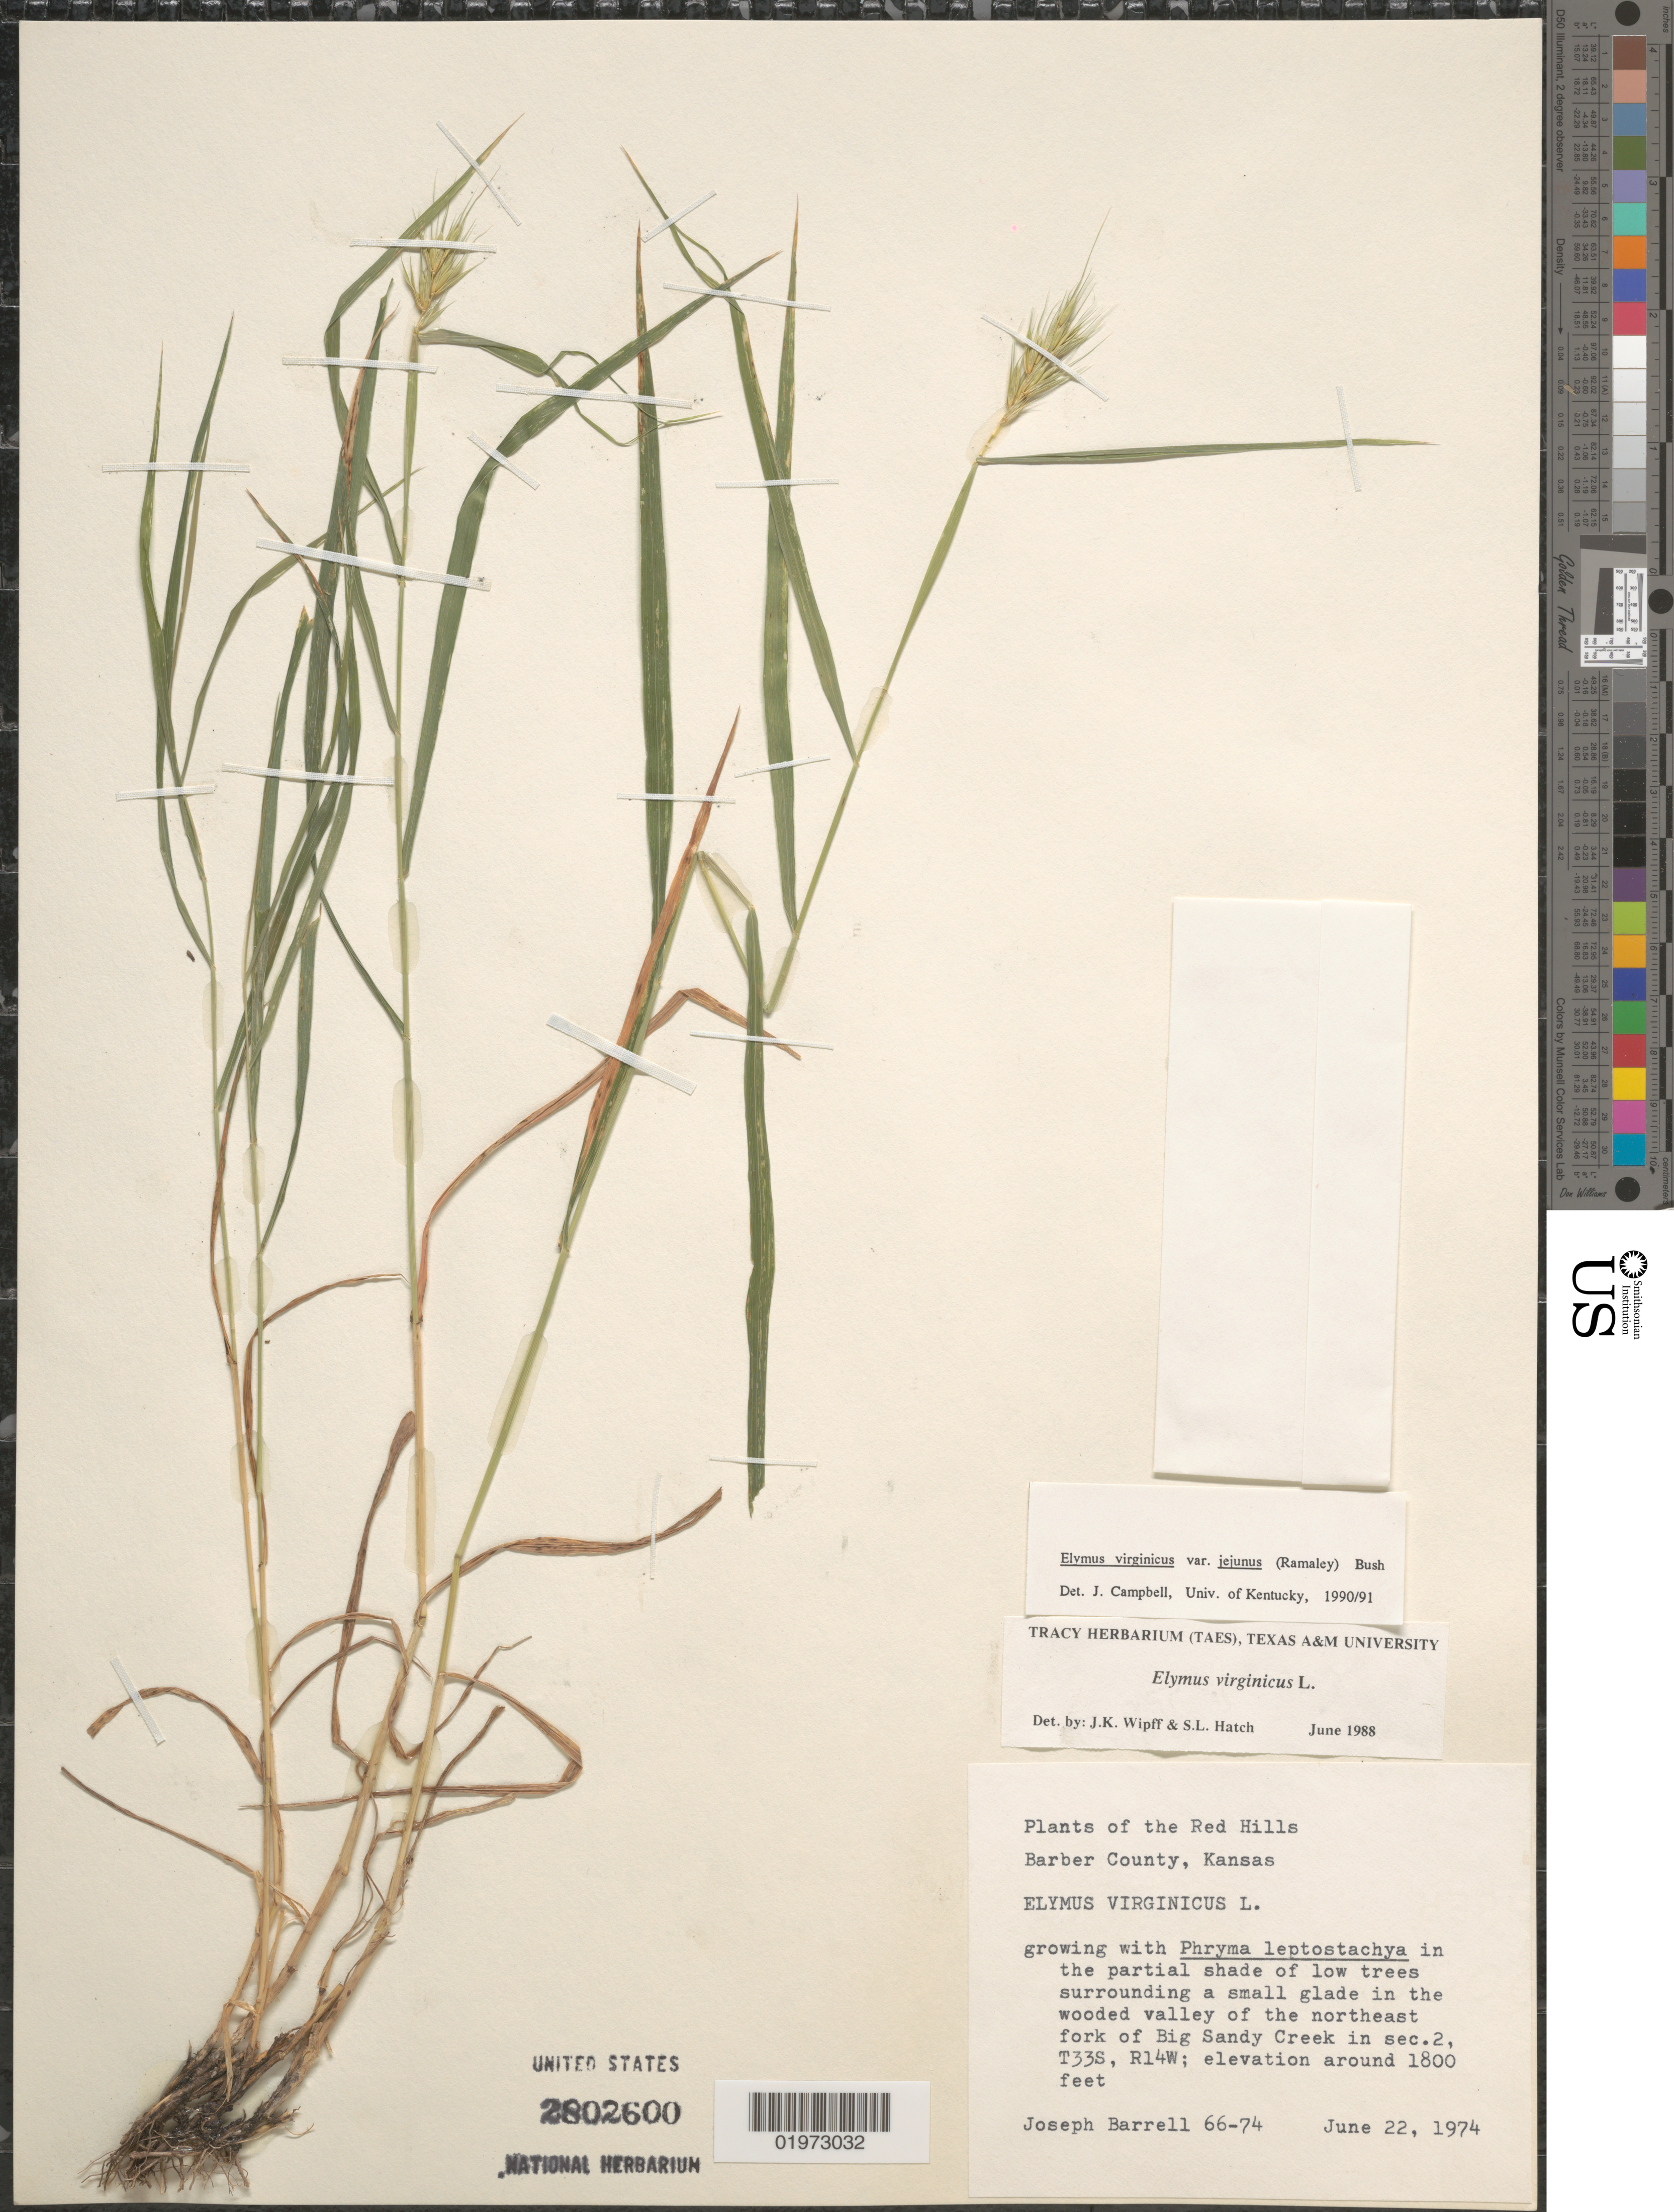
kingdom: Plantae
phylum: Tracheophyta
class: Liliopsida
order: Poales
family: Poaceae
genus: Elymus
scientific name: Elymus virginicus var. virginicus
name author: L.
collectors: J. Barrell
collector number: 66-74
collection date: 1974-06-22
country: United States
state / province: Kansas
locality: The Red Hills Barber County. In the partial shade of low trees surrounding a small glade in the wooded valley of the northeast fork of Big Sandy Creek in sec. 2, T33S, R14W.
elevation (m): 549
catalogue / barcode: US 2802600